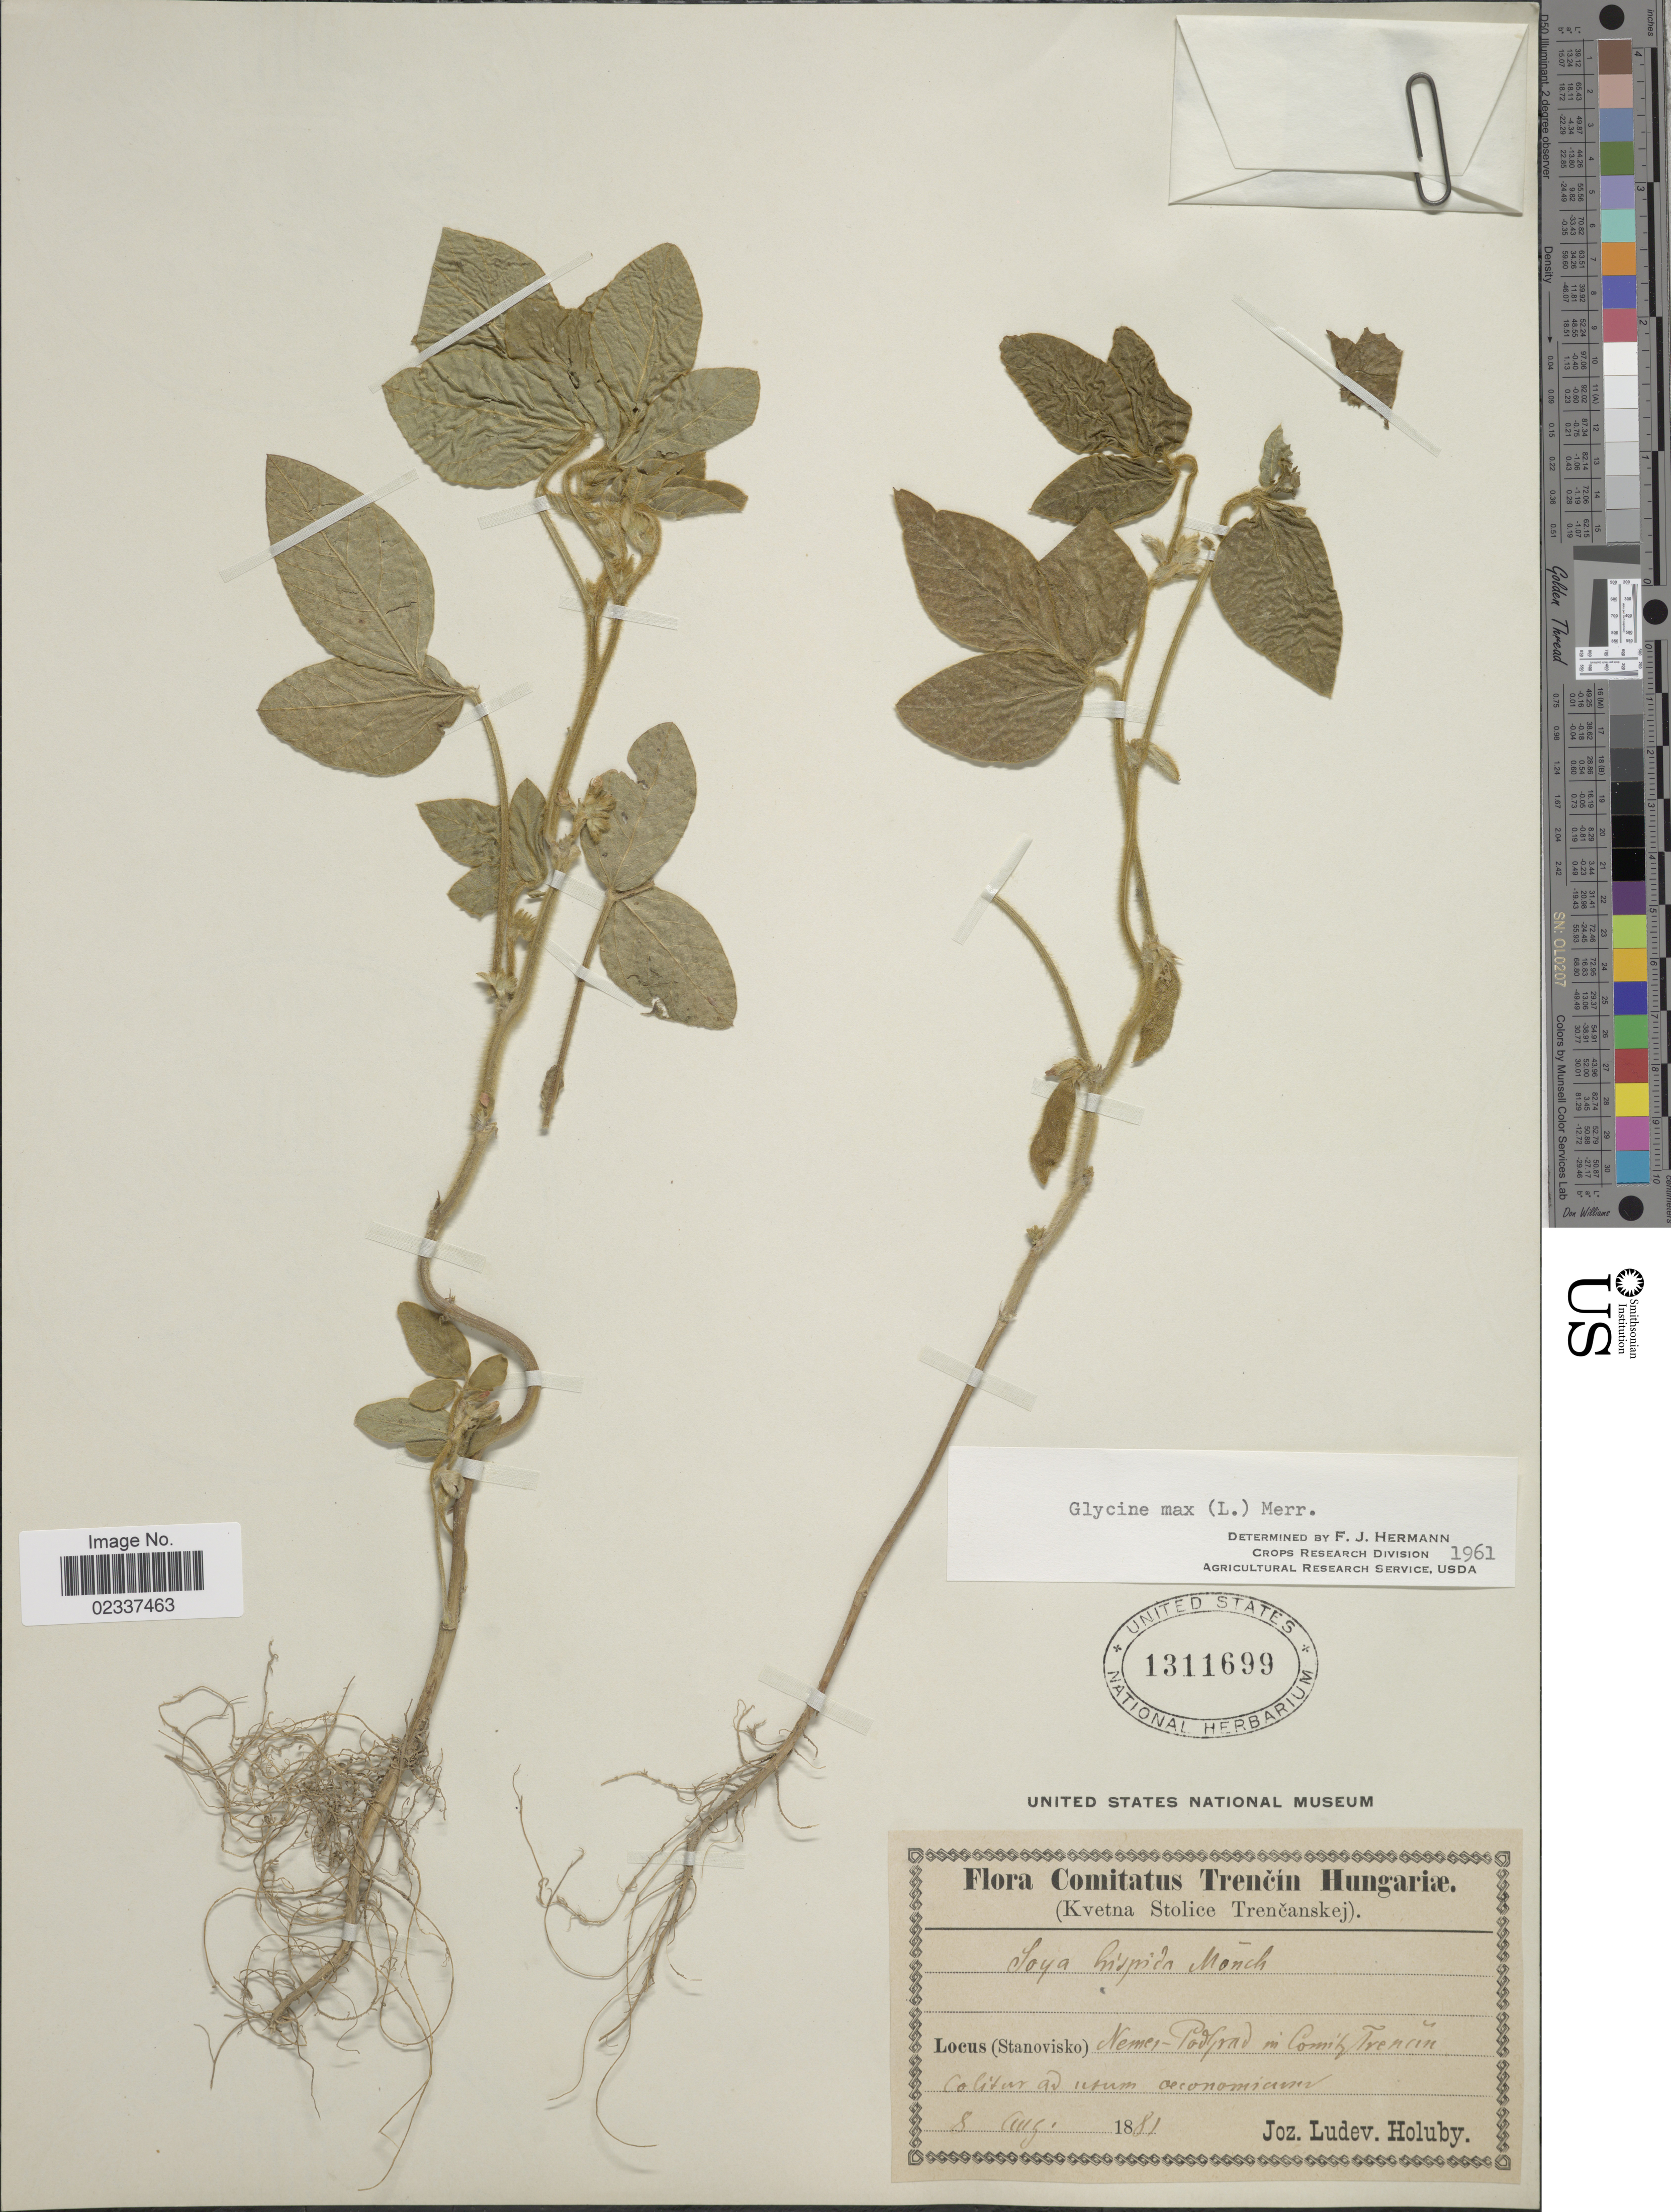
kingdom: Plantae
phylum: Tracheophyta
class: Magnoliopsida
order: Fabales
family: Fabaceae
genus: Glycine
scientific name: Glycine sp.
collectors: J. Holuby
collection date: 1881-08-08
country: Hungary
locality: (Kvetna Stolice Trencaskej) Locus (Stanovisko) Nemes Podpad im Comit Trenan colitur ad usum oeconomicium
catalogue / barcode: US 1311699